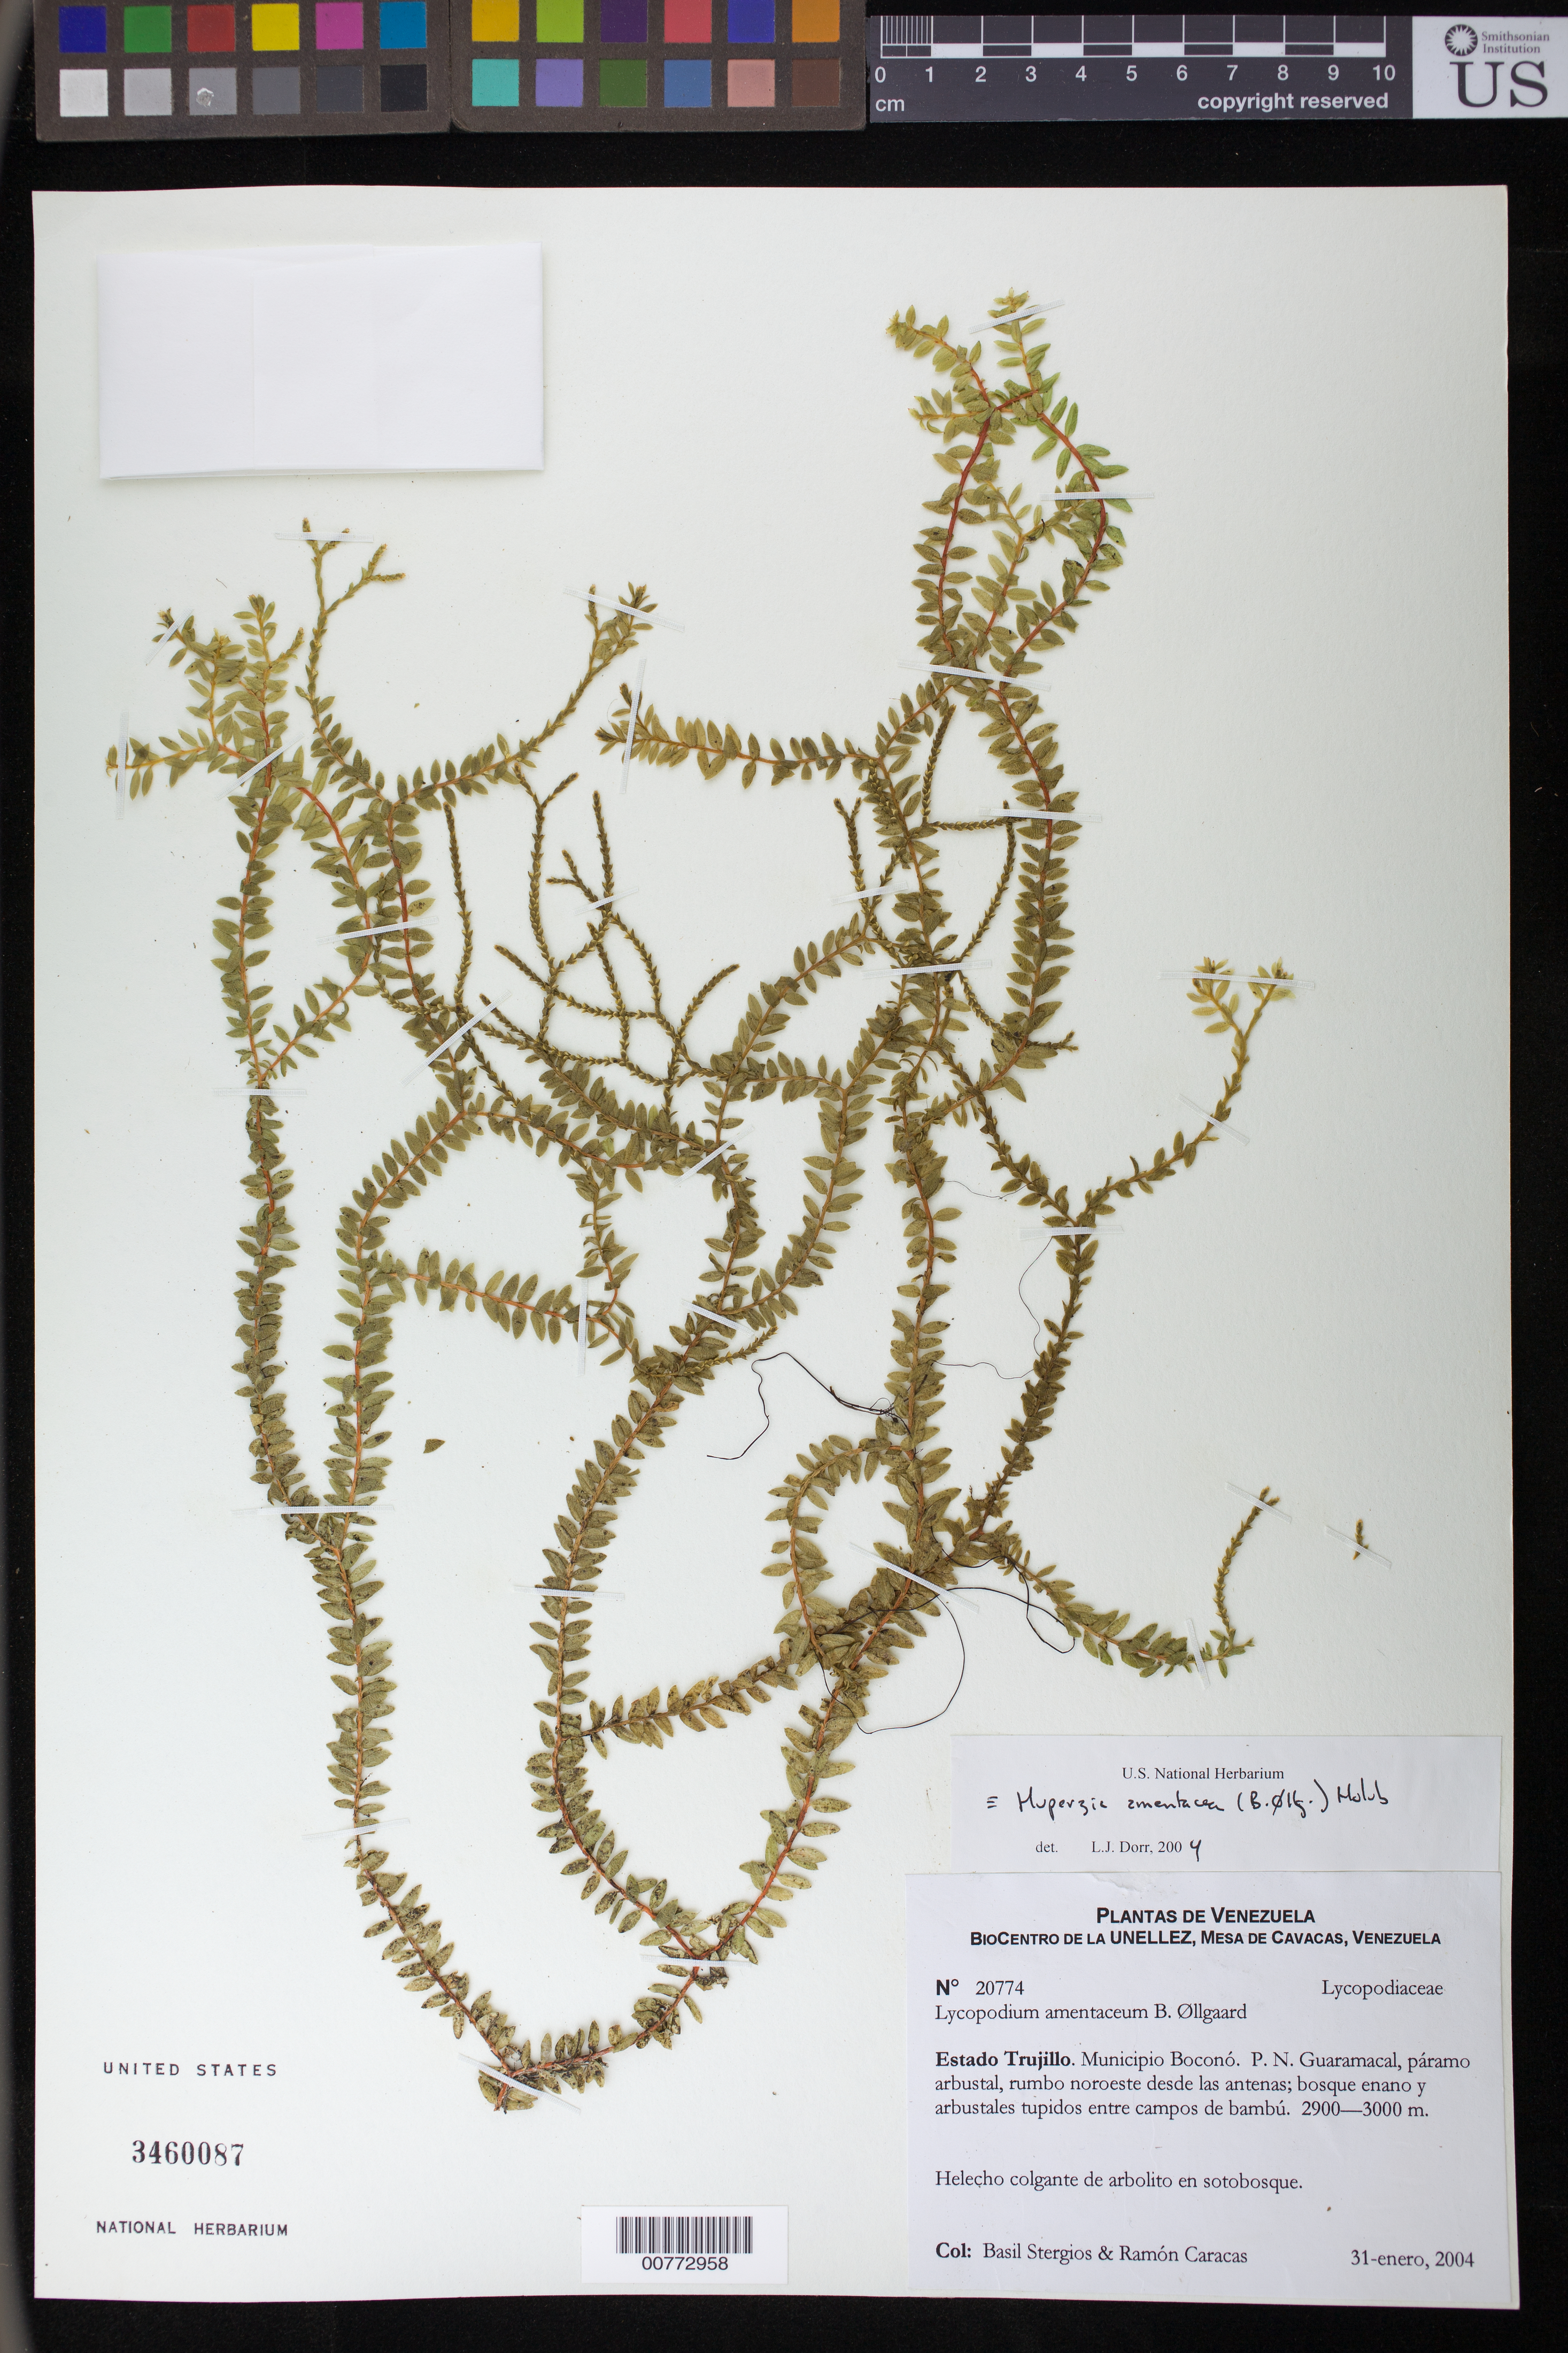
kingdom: Plantae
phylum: Tracheophyta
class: Lycopodiopsida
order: Lycopodiales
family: Lycopodiaceae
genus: Phlegmariurus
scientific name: Phlegmariurus amentaceus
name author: (B. Øllg.) B. Øllg.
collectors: B. G. Stergios & R. Caracas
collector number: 20774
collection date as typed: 31 Jan 2004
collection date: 2004-01-31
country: Venezuela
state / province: Trujillo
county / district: Boconó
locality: Parque Nacional Guaramacal, rumbo NE desde las antenas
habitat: Páramo arbustal.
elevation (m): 2900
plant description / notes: PORT, UC, US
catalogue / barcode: US 3460087